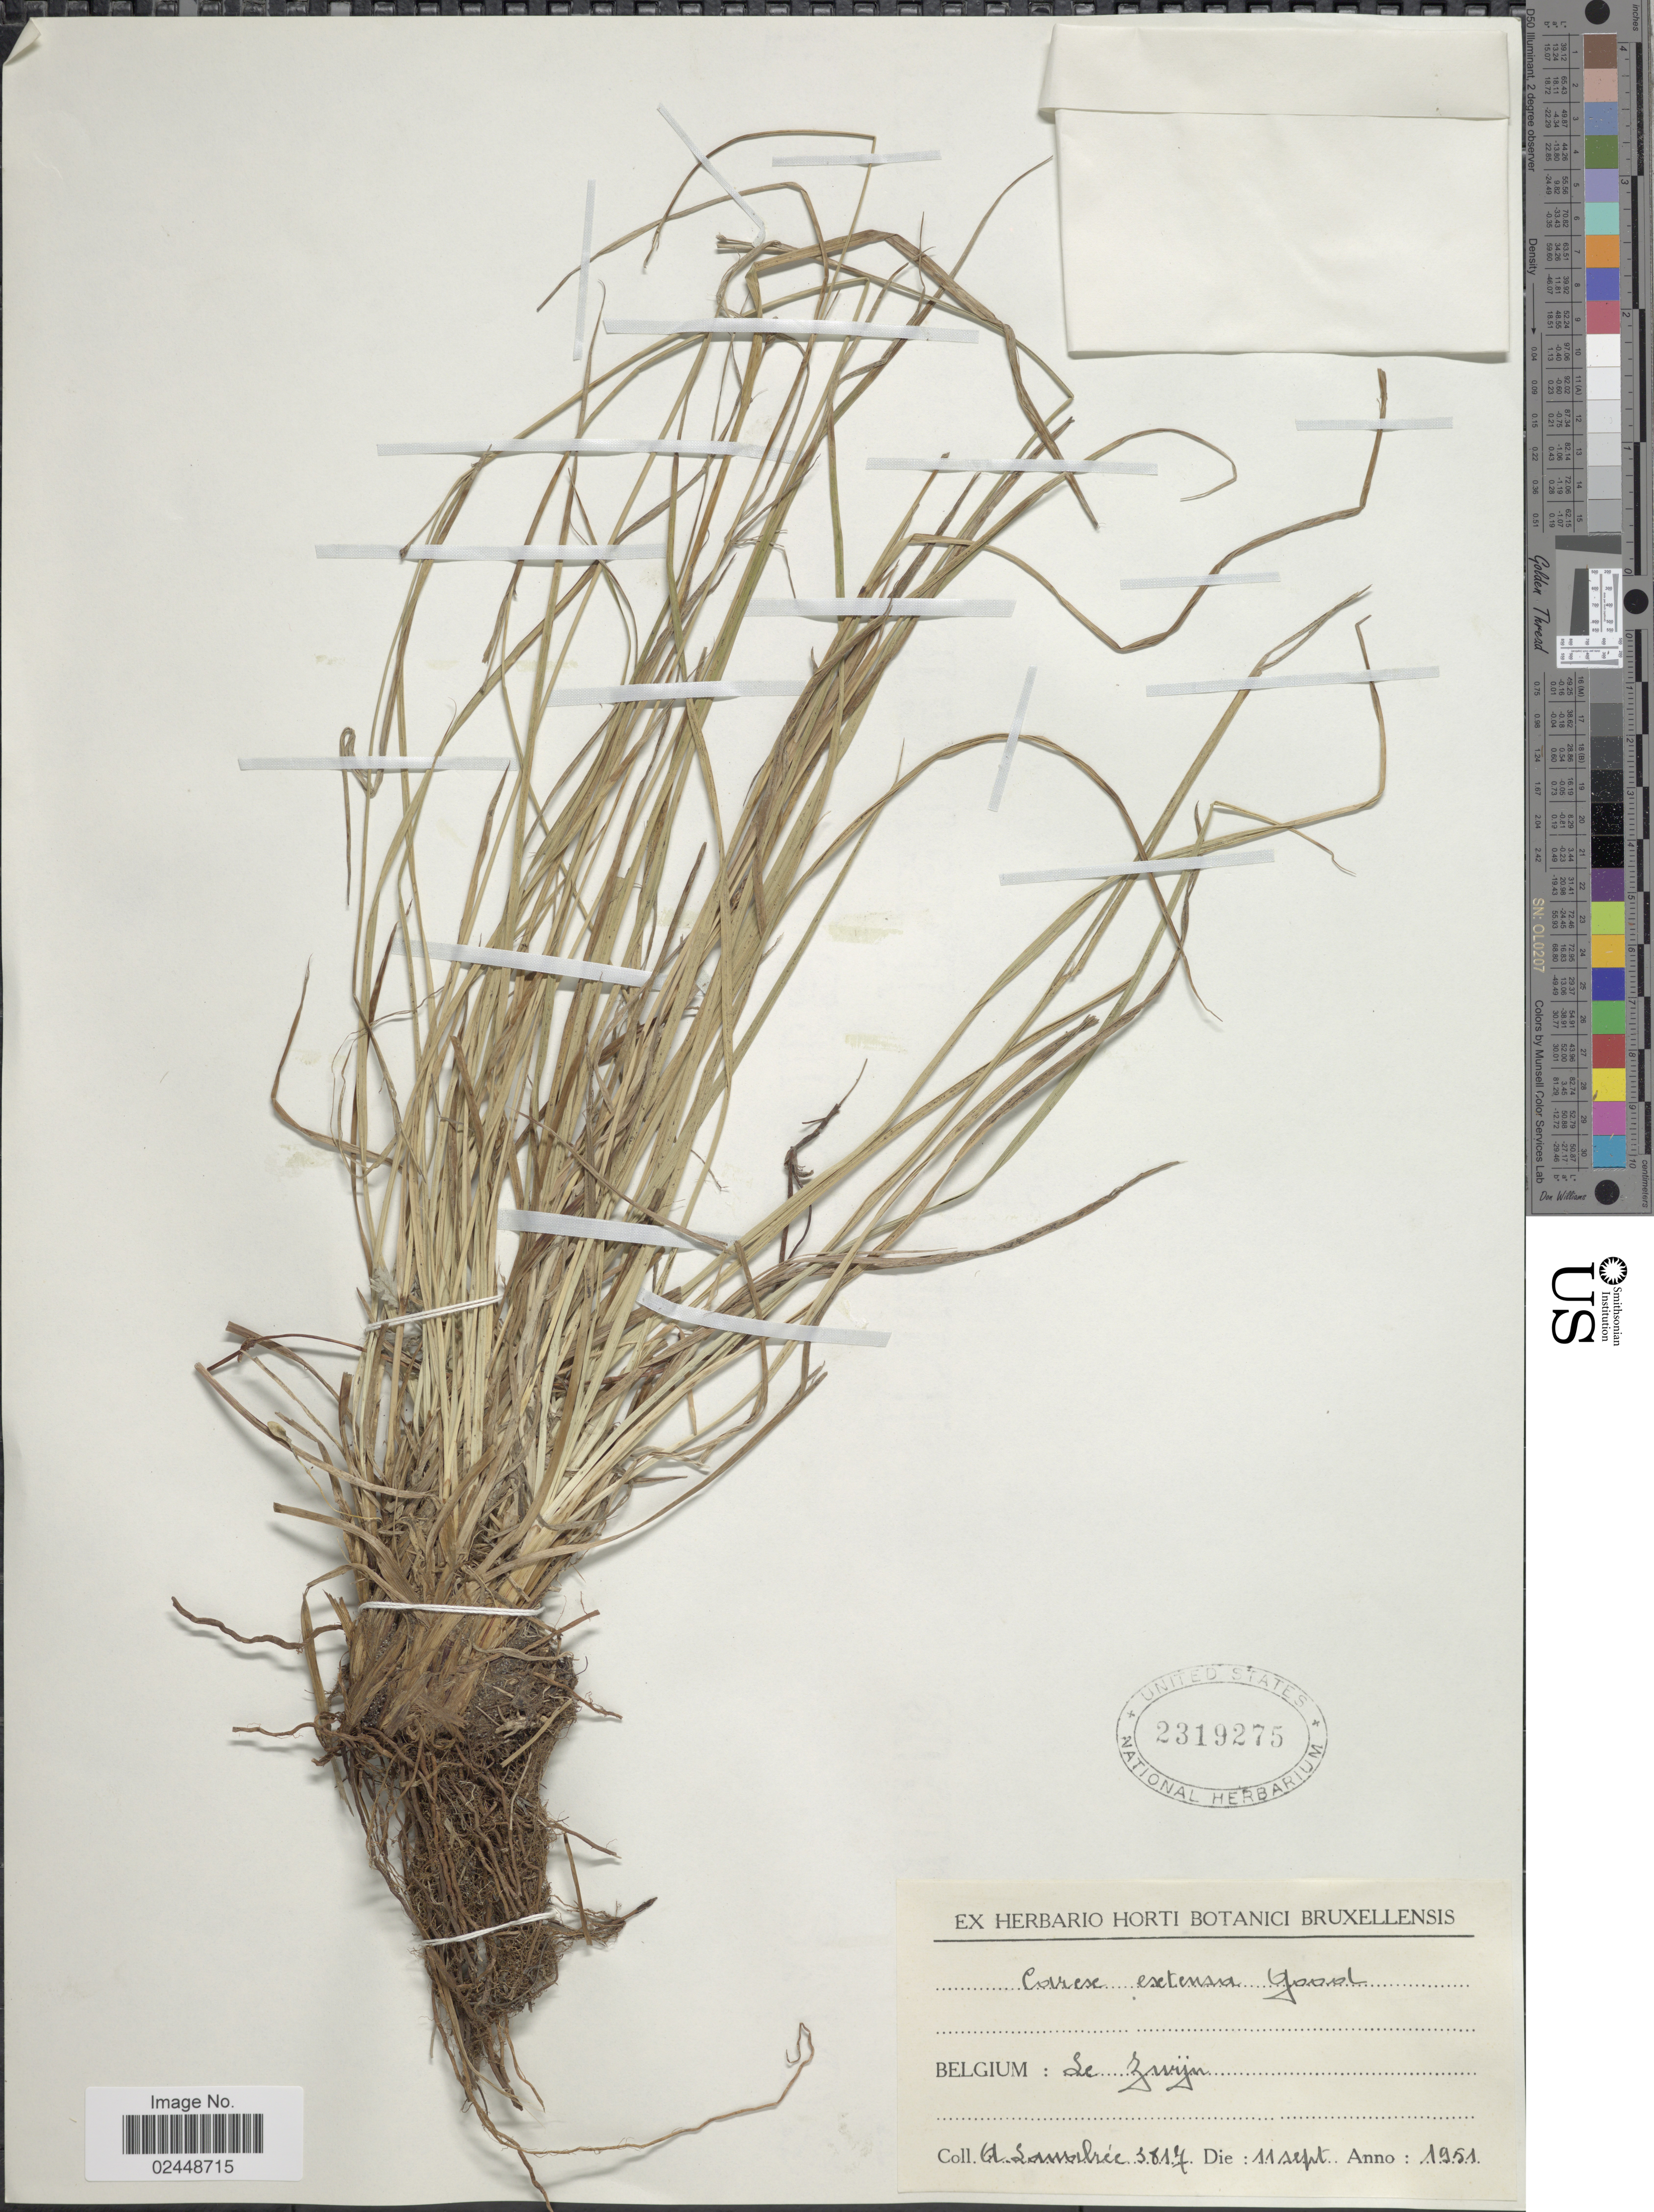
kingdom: Plantae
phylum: Tracheophyta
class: Liliopsida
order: Poales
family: Cyperaceae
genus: Carex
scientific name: Carex extensa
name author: Gooden.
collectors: Lawalrée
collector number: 3817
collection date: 1951-09-11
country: Belgium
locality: Le Zwijn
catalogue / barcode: US 2319275